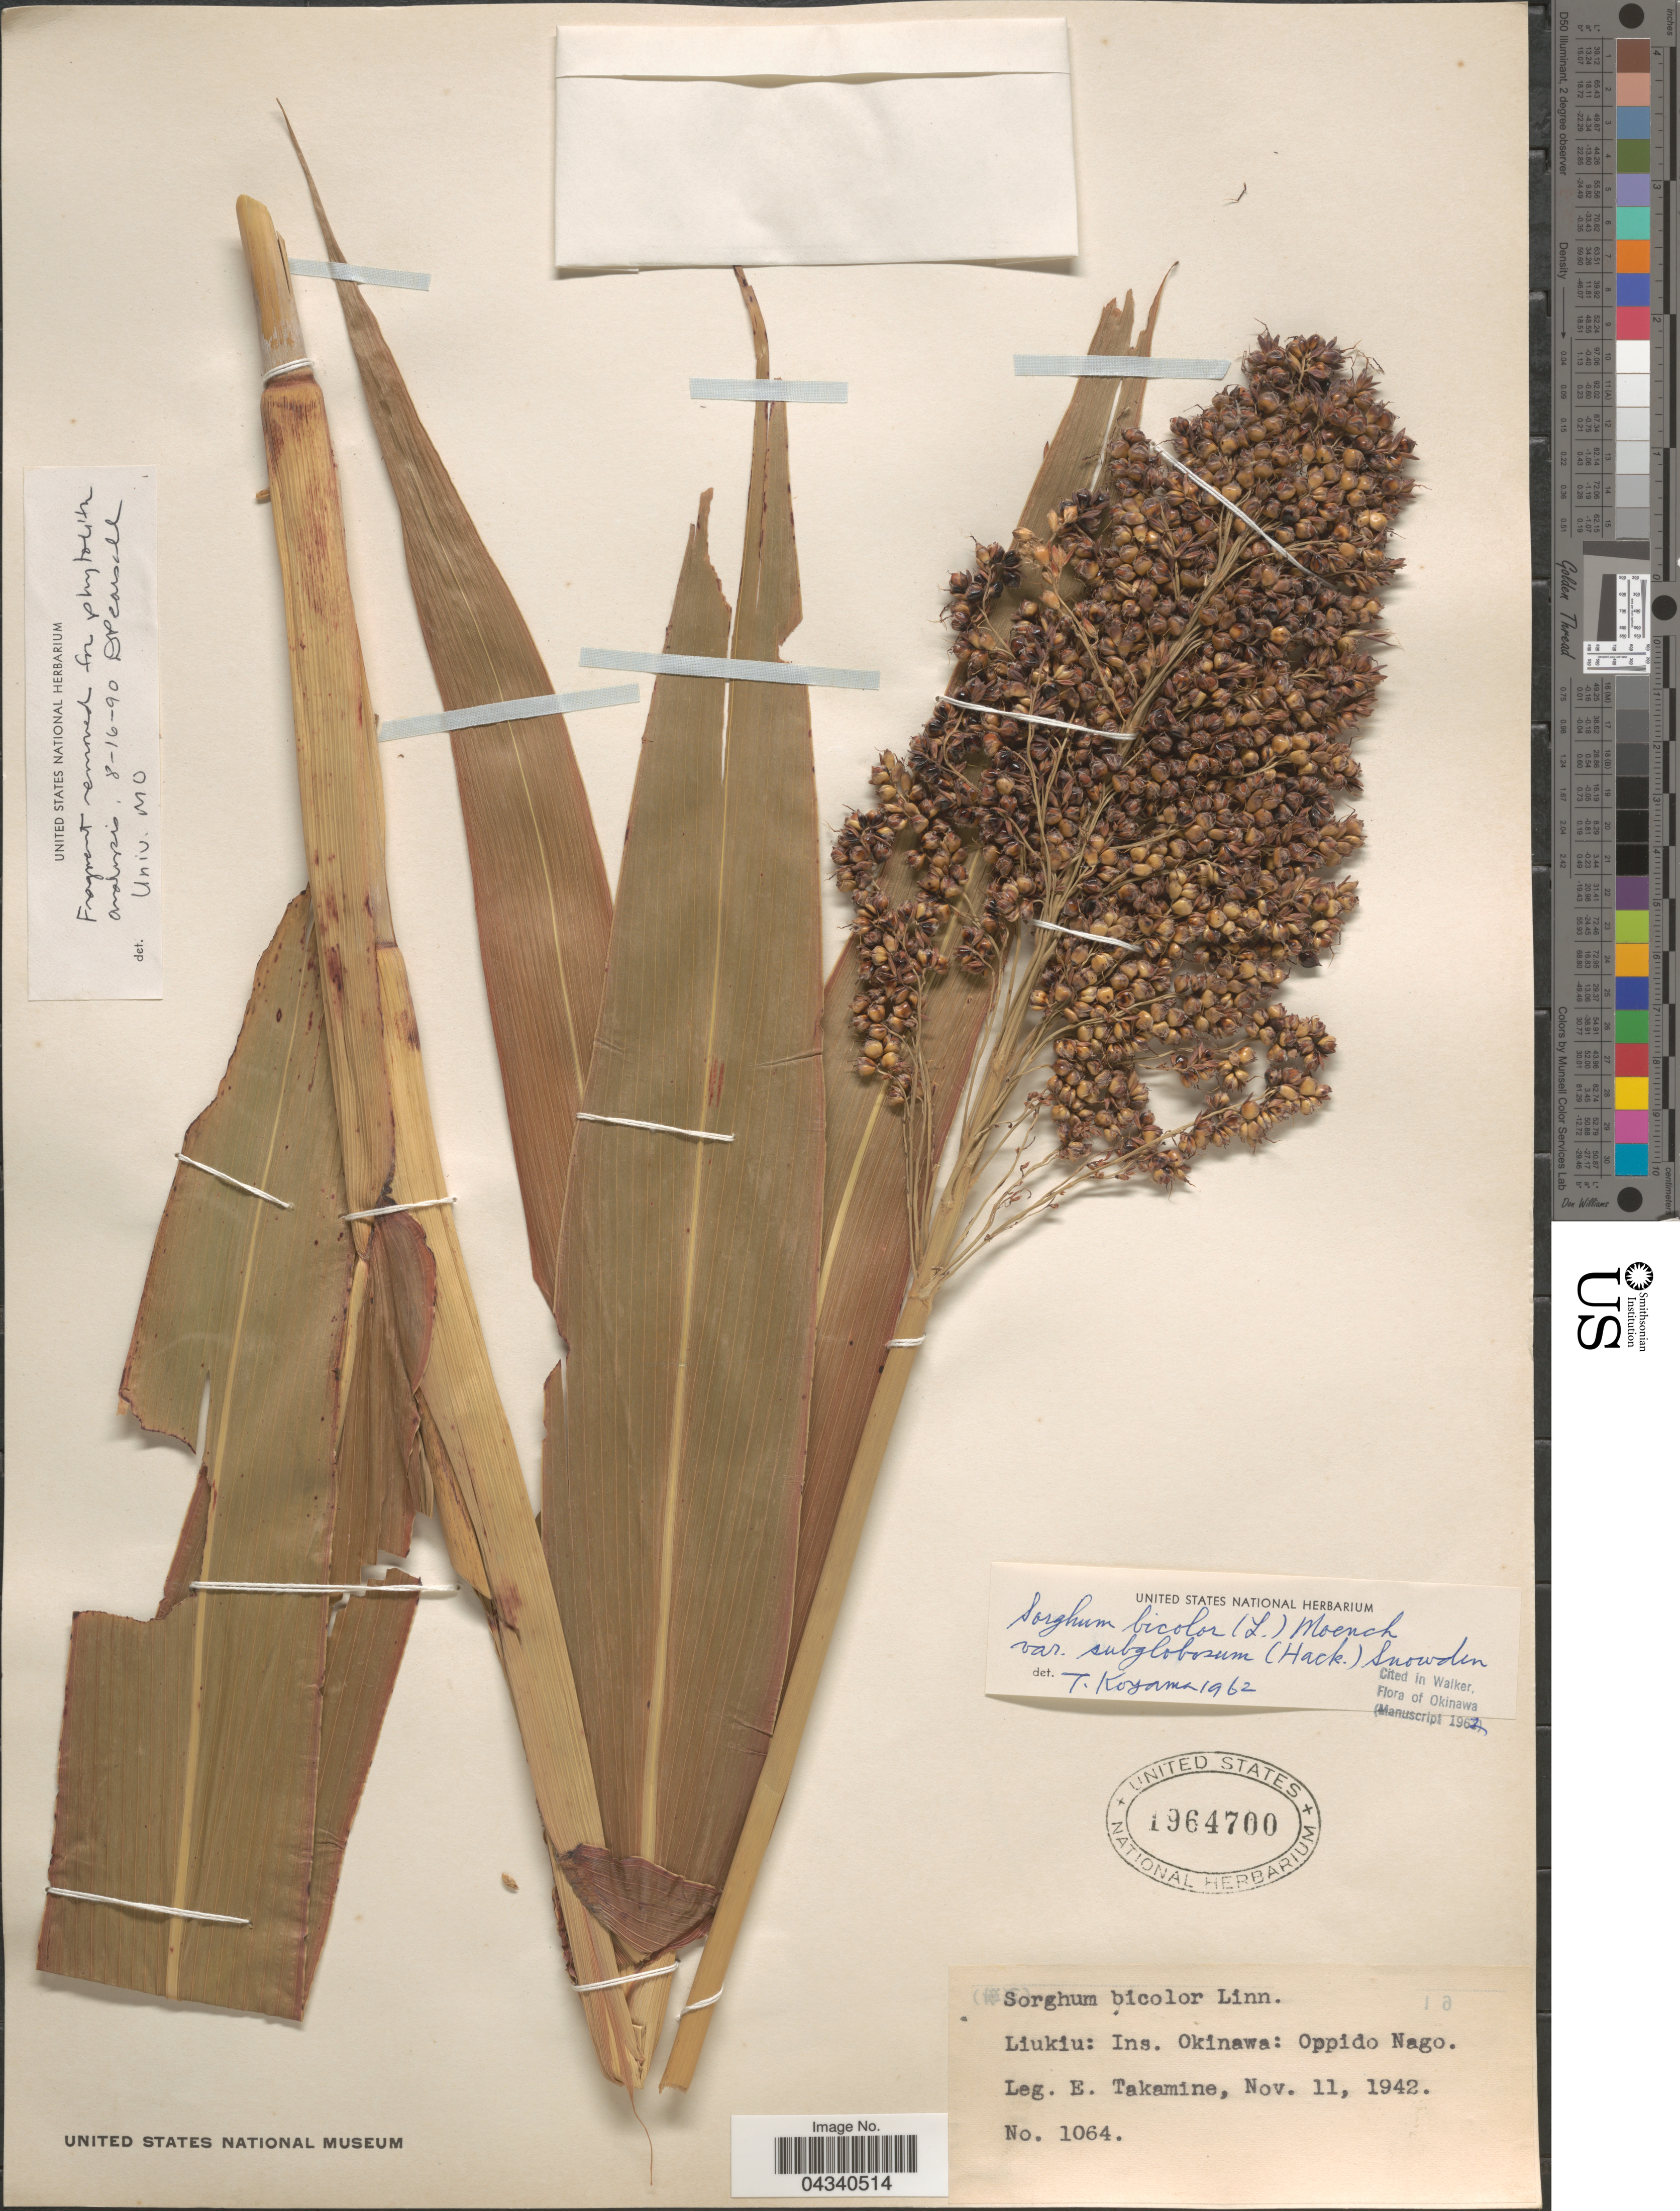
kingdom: Plantae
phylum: Tracheophyta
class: Liliopsida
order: Poales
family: Poaceae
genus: Sorghum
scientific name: Sorghum bicolor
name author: (L.) Moench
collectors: E. Takamine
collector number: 1064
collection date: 1942-11-11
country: Japan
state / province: Okinawa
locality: Liukiu: Ins. Okinawa: Oppido Nago.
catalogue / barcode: US 1964700